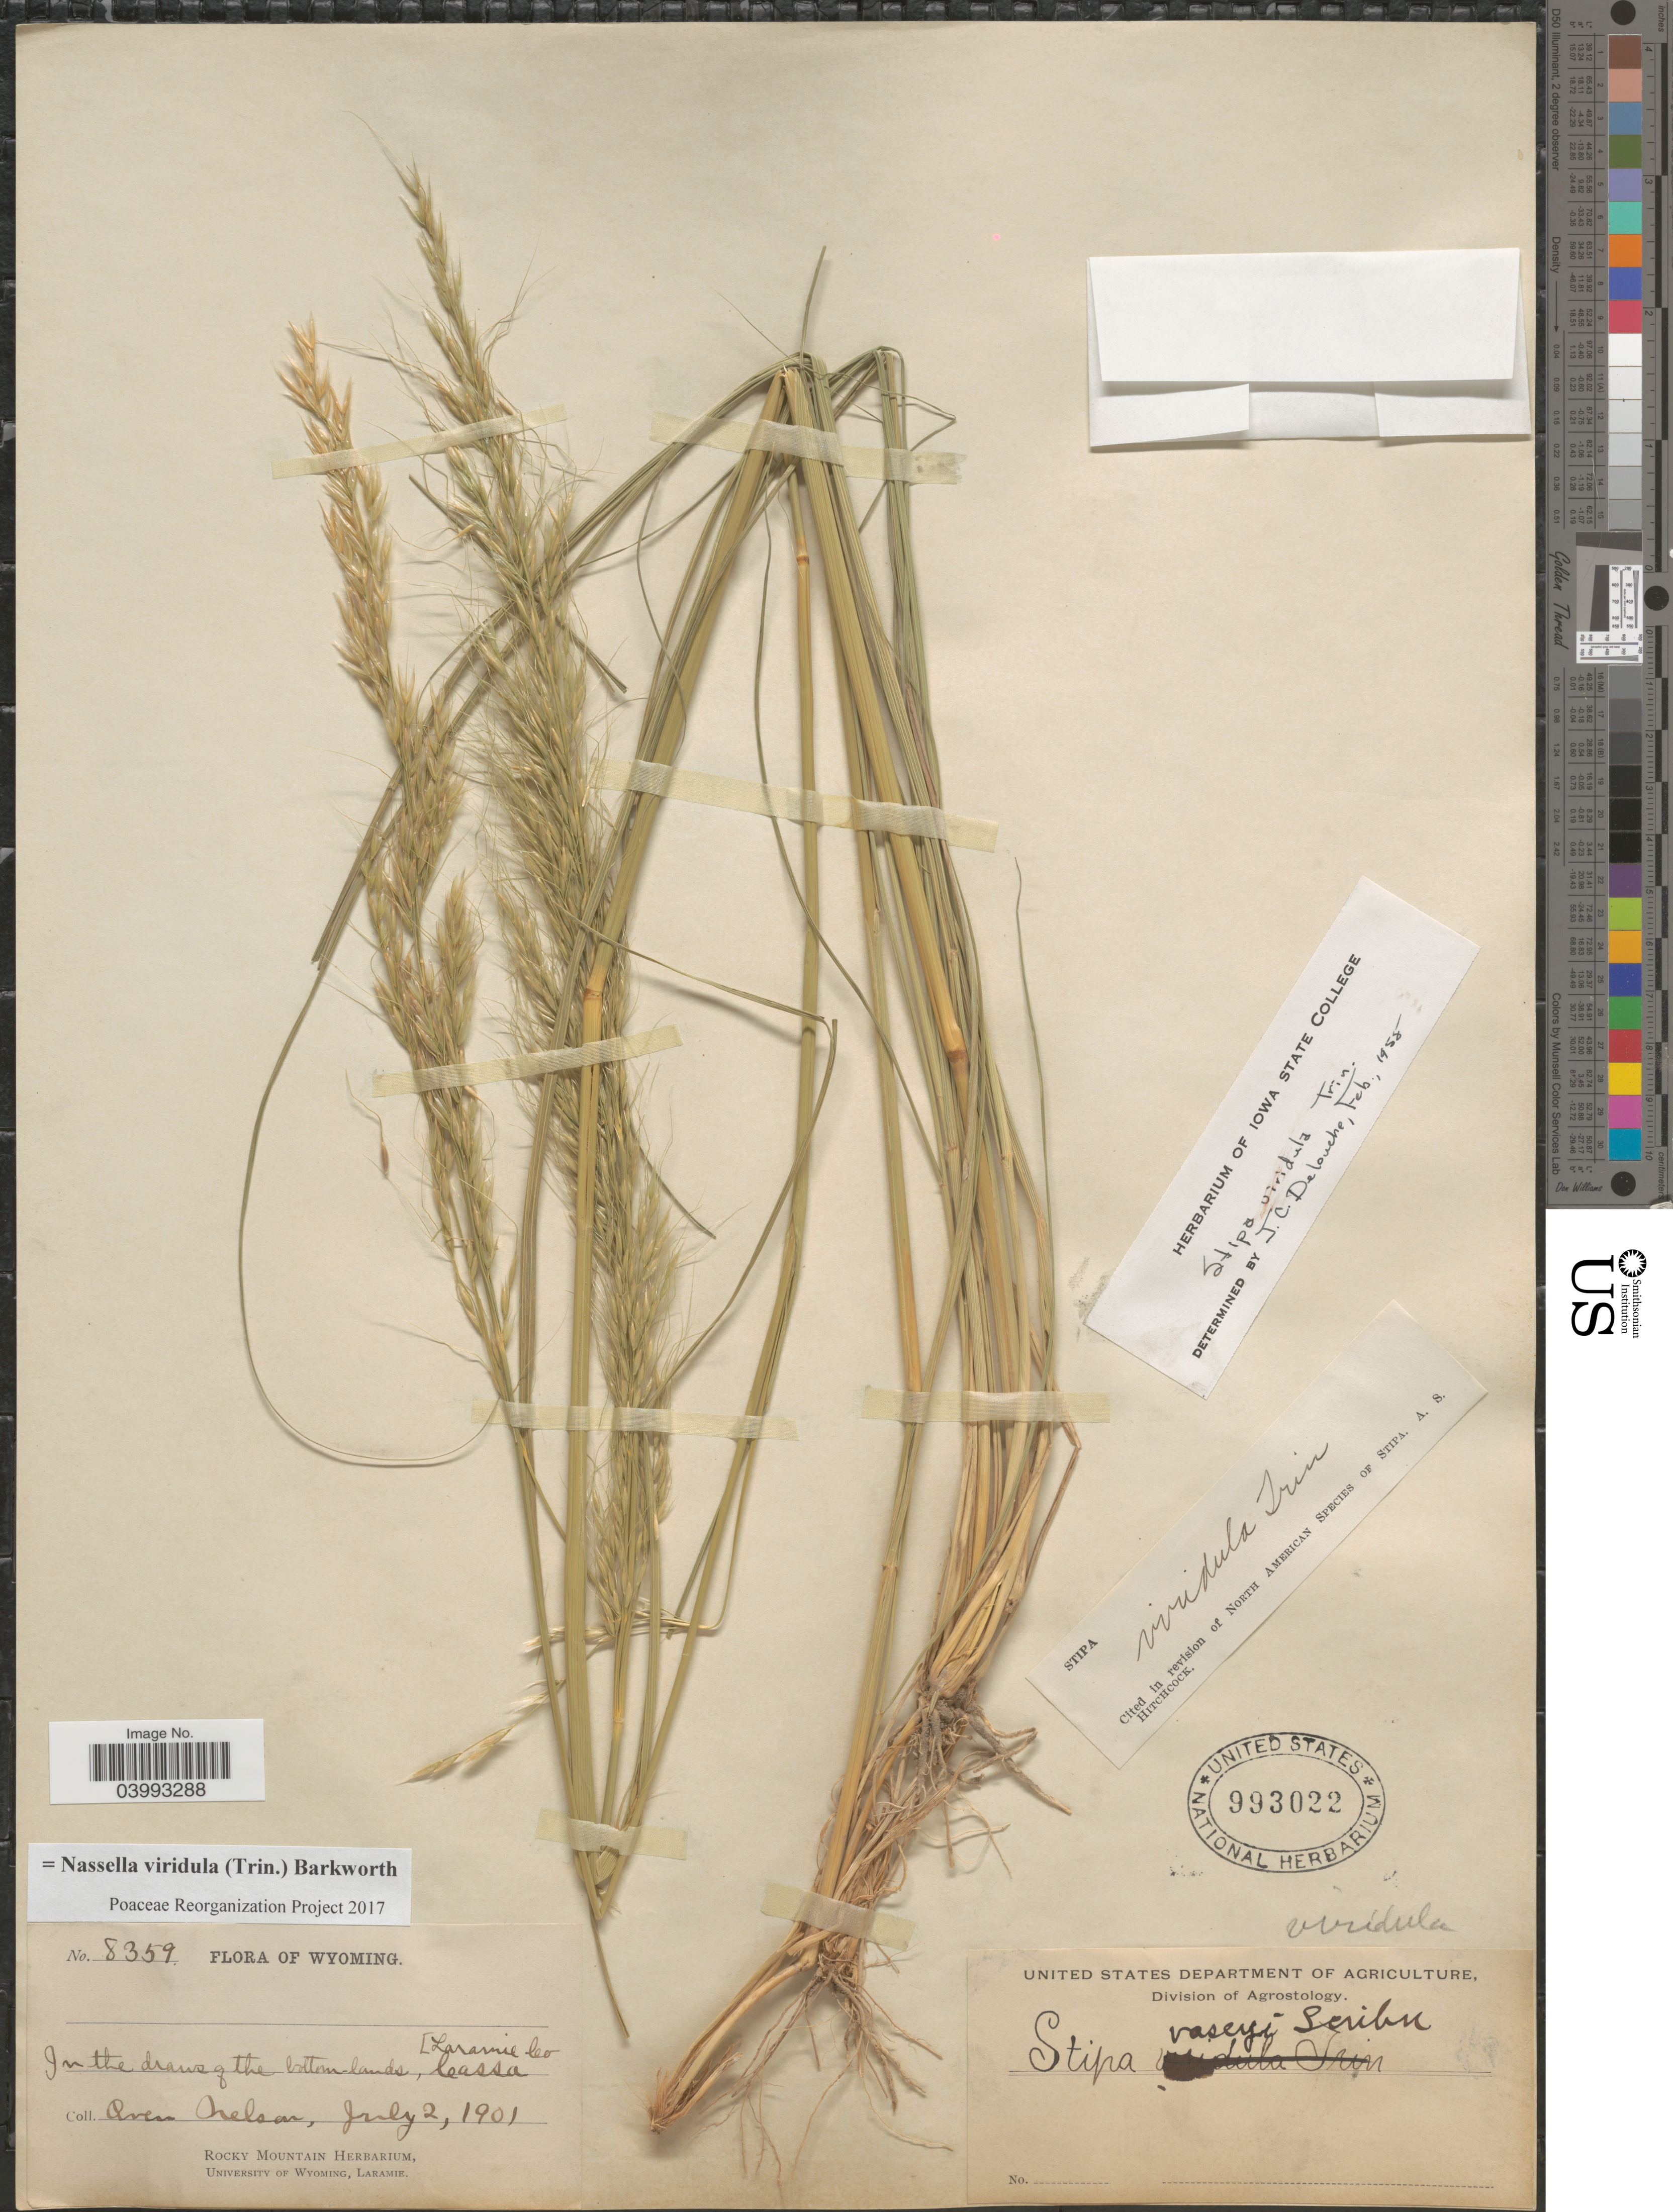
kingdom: Plantae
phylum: Tracheophyta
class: Liliopsida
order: Poales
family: Poaceae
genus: Nassella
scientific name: Nassella viridula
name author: (Trin.) Barkworth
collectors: A. Nelson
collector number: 8359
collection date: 1901-07-02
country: United States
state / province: Wyoming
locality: In the draws of the bottom-lands, Cassa. Laramie Co.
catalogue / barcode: US 993022